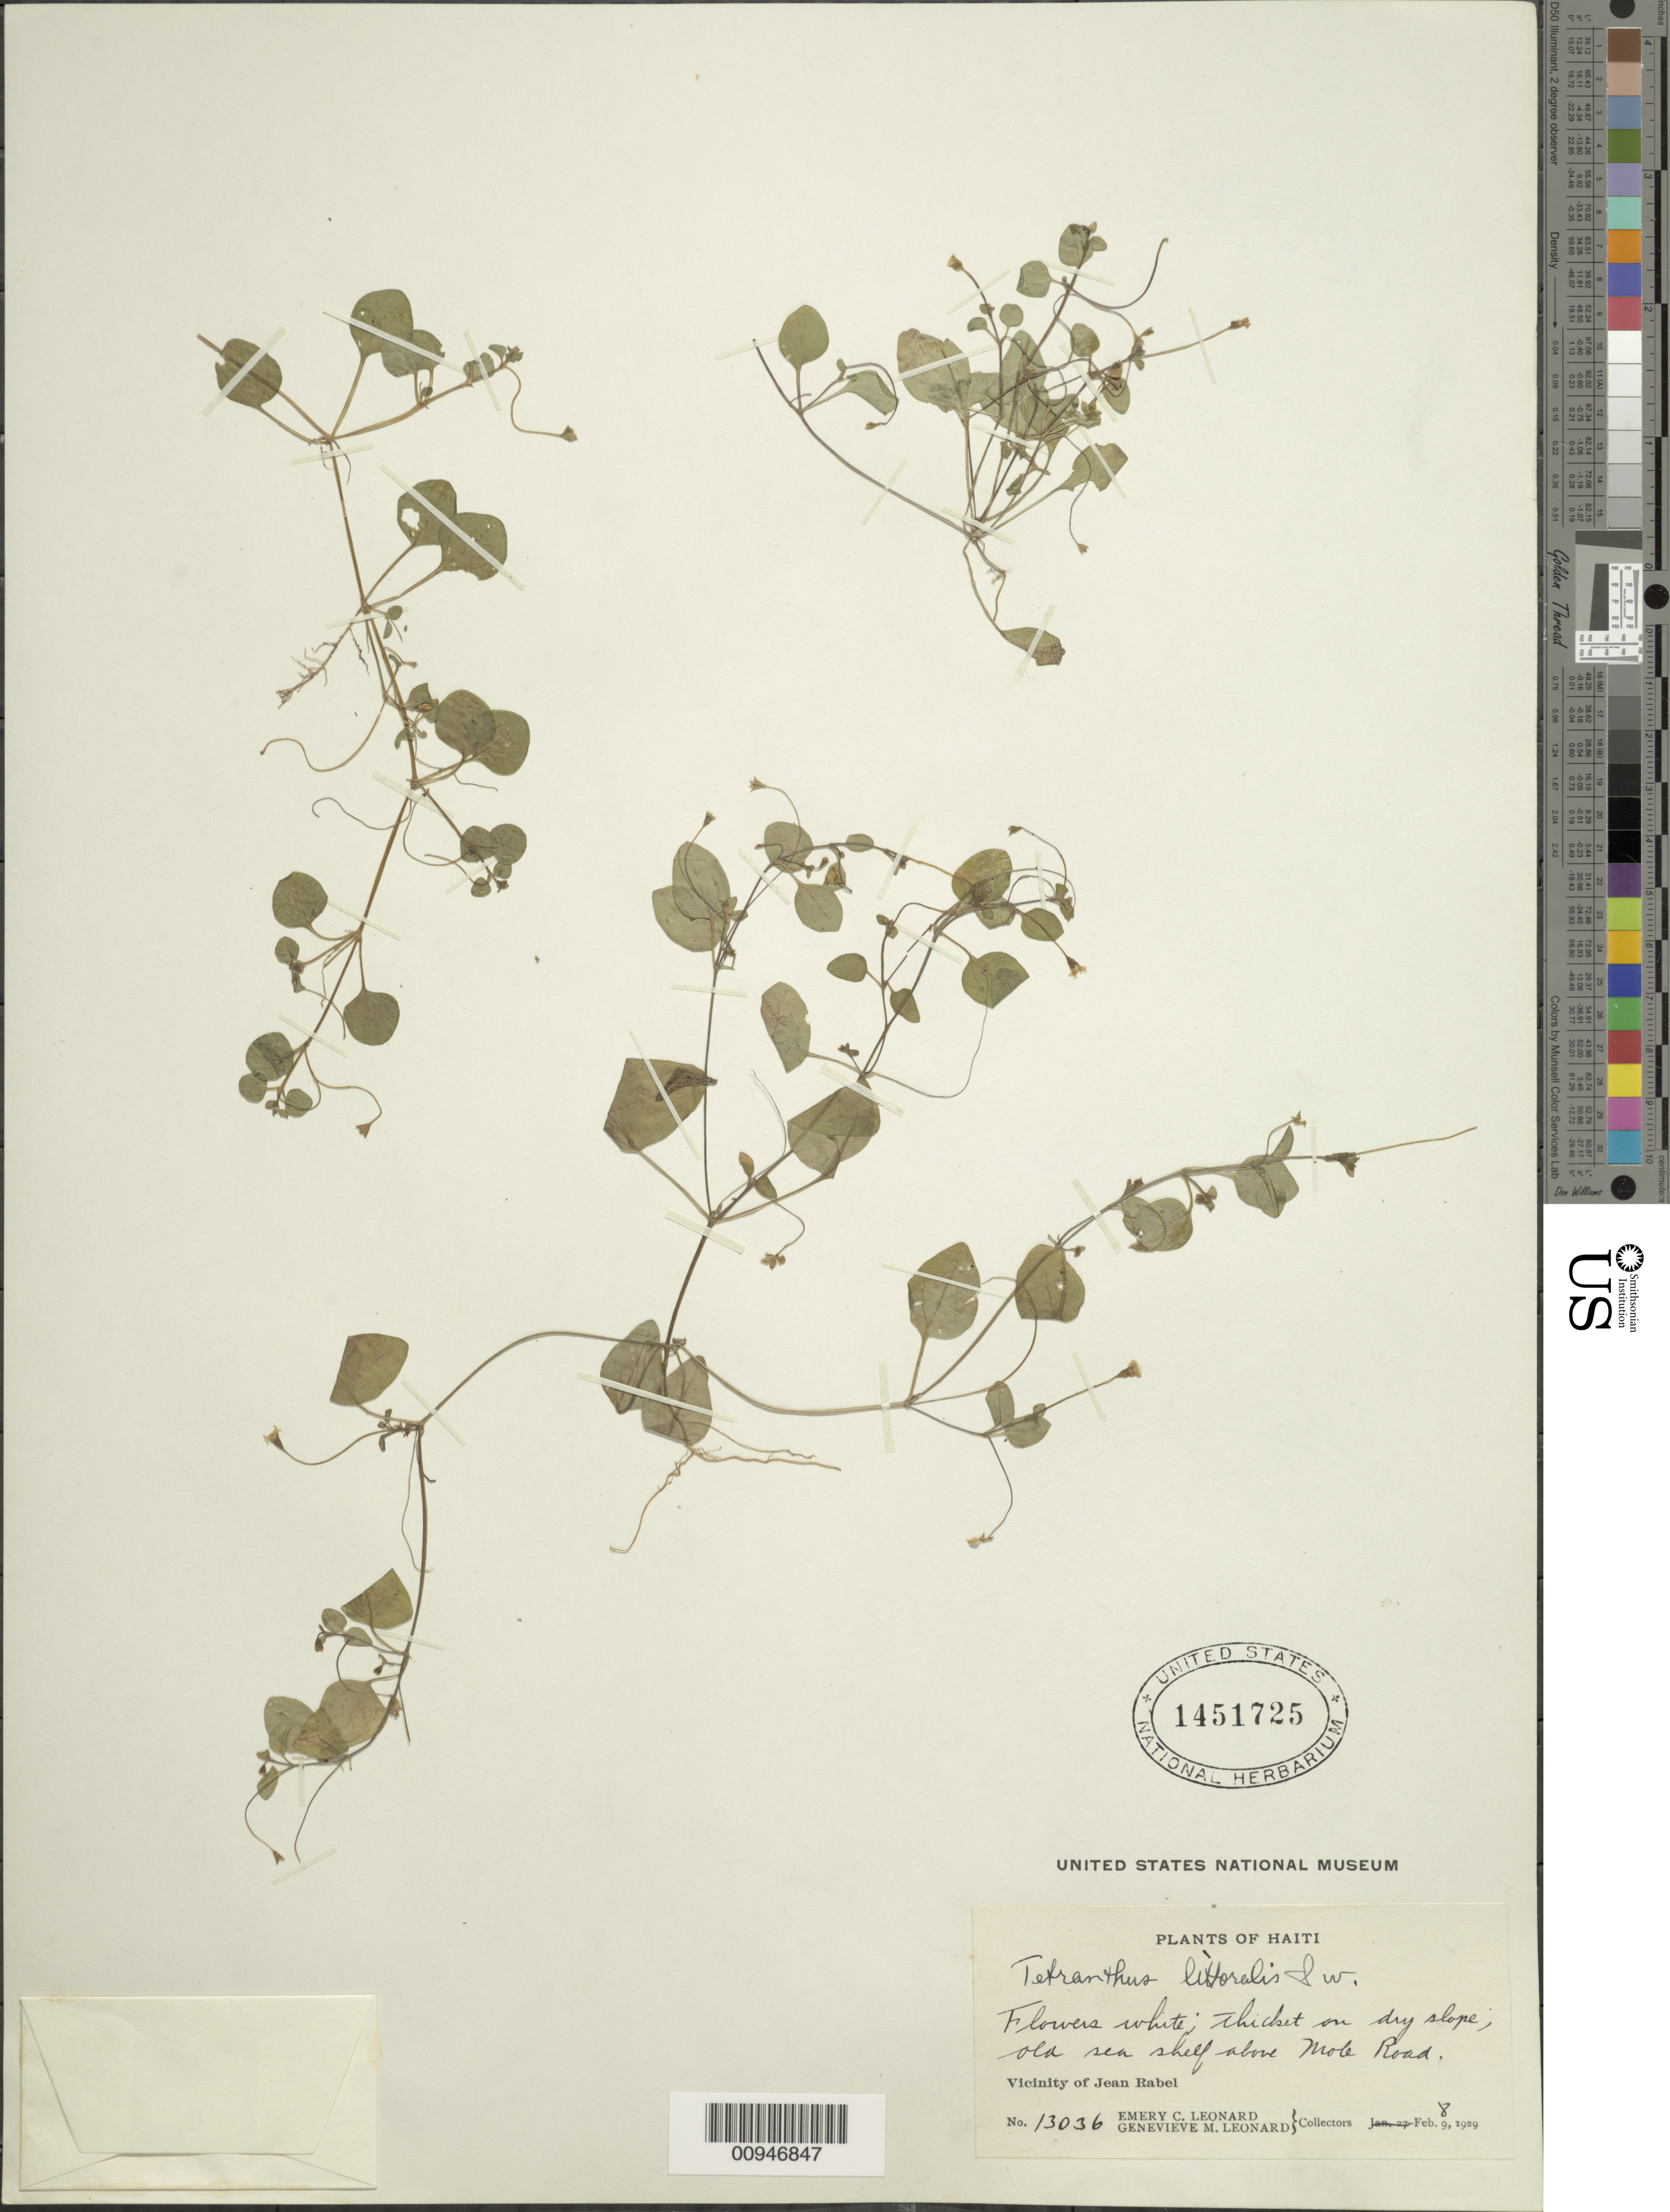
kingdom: Plantae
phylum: Tracheophyta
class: Magnoliopsida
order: Asterales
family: Asteraceae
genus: Tetranthus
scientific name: Tetranthus littoralis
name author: Sw.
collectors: E. C. Leonard & G. M. Leonard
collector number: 13036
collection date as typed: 08 Feb 1929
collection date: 1929-02-08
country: Haiti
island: Hispaniola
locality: Vicinity of Jean Rabel, old sea shelf above Mole Road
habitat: Thicket on dry slope on old sea shelf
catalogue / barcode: US 1451725